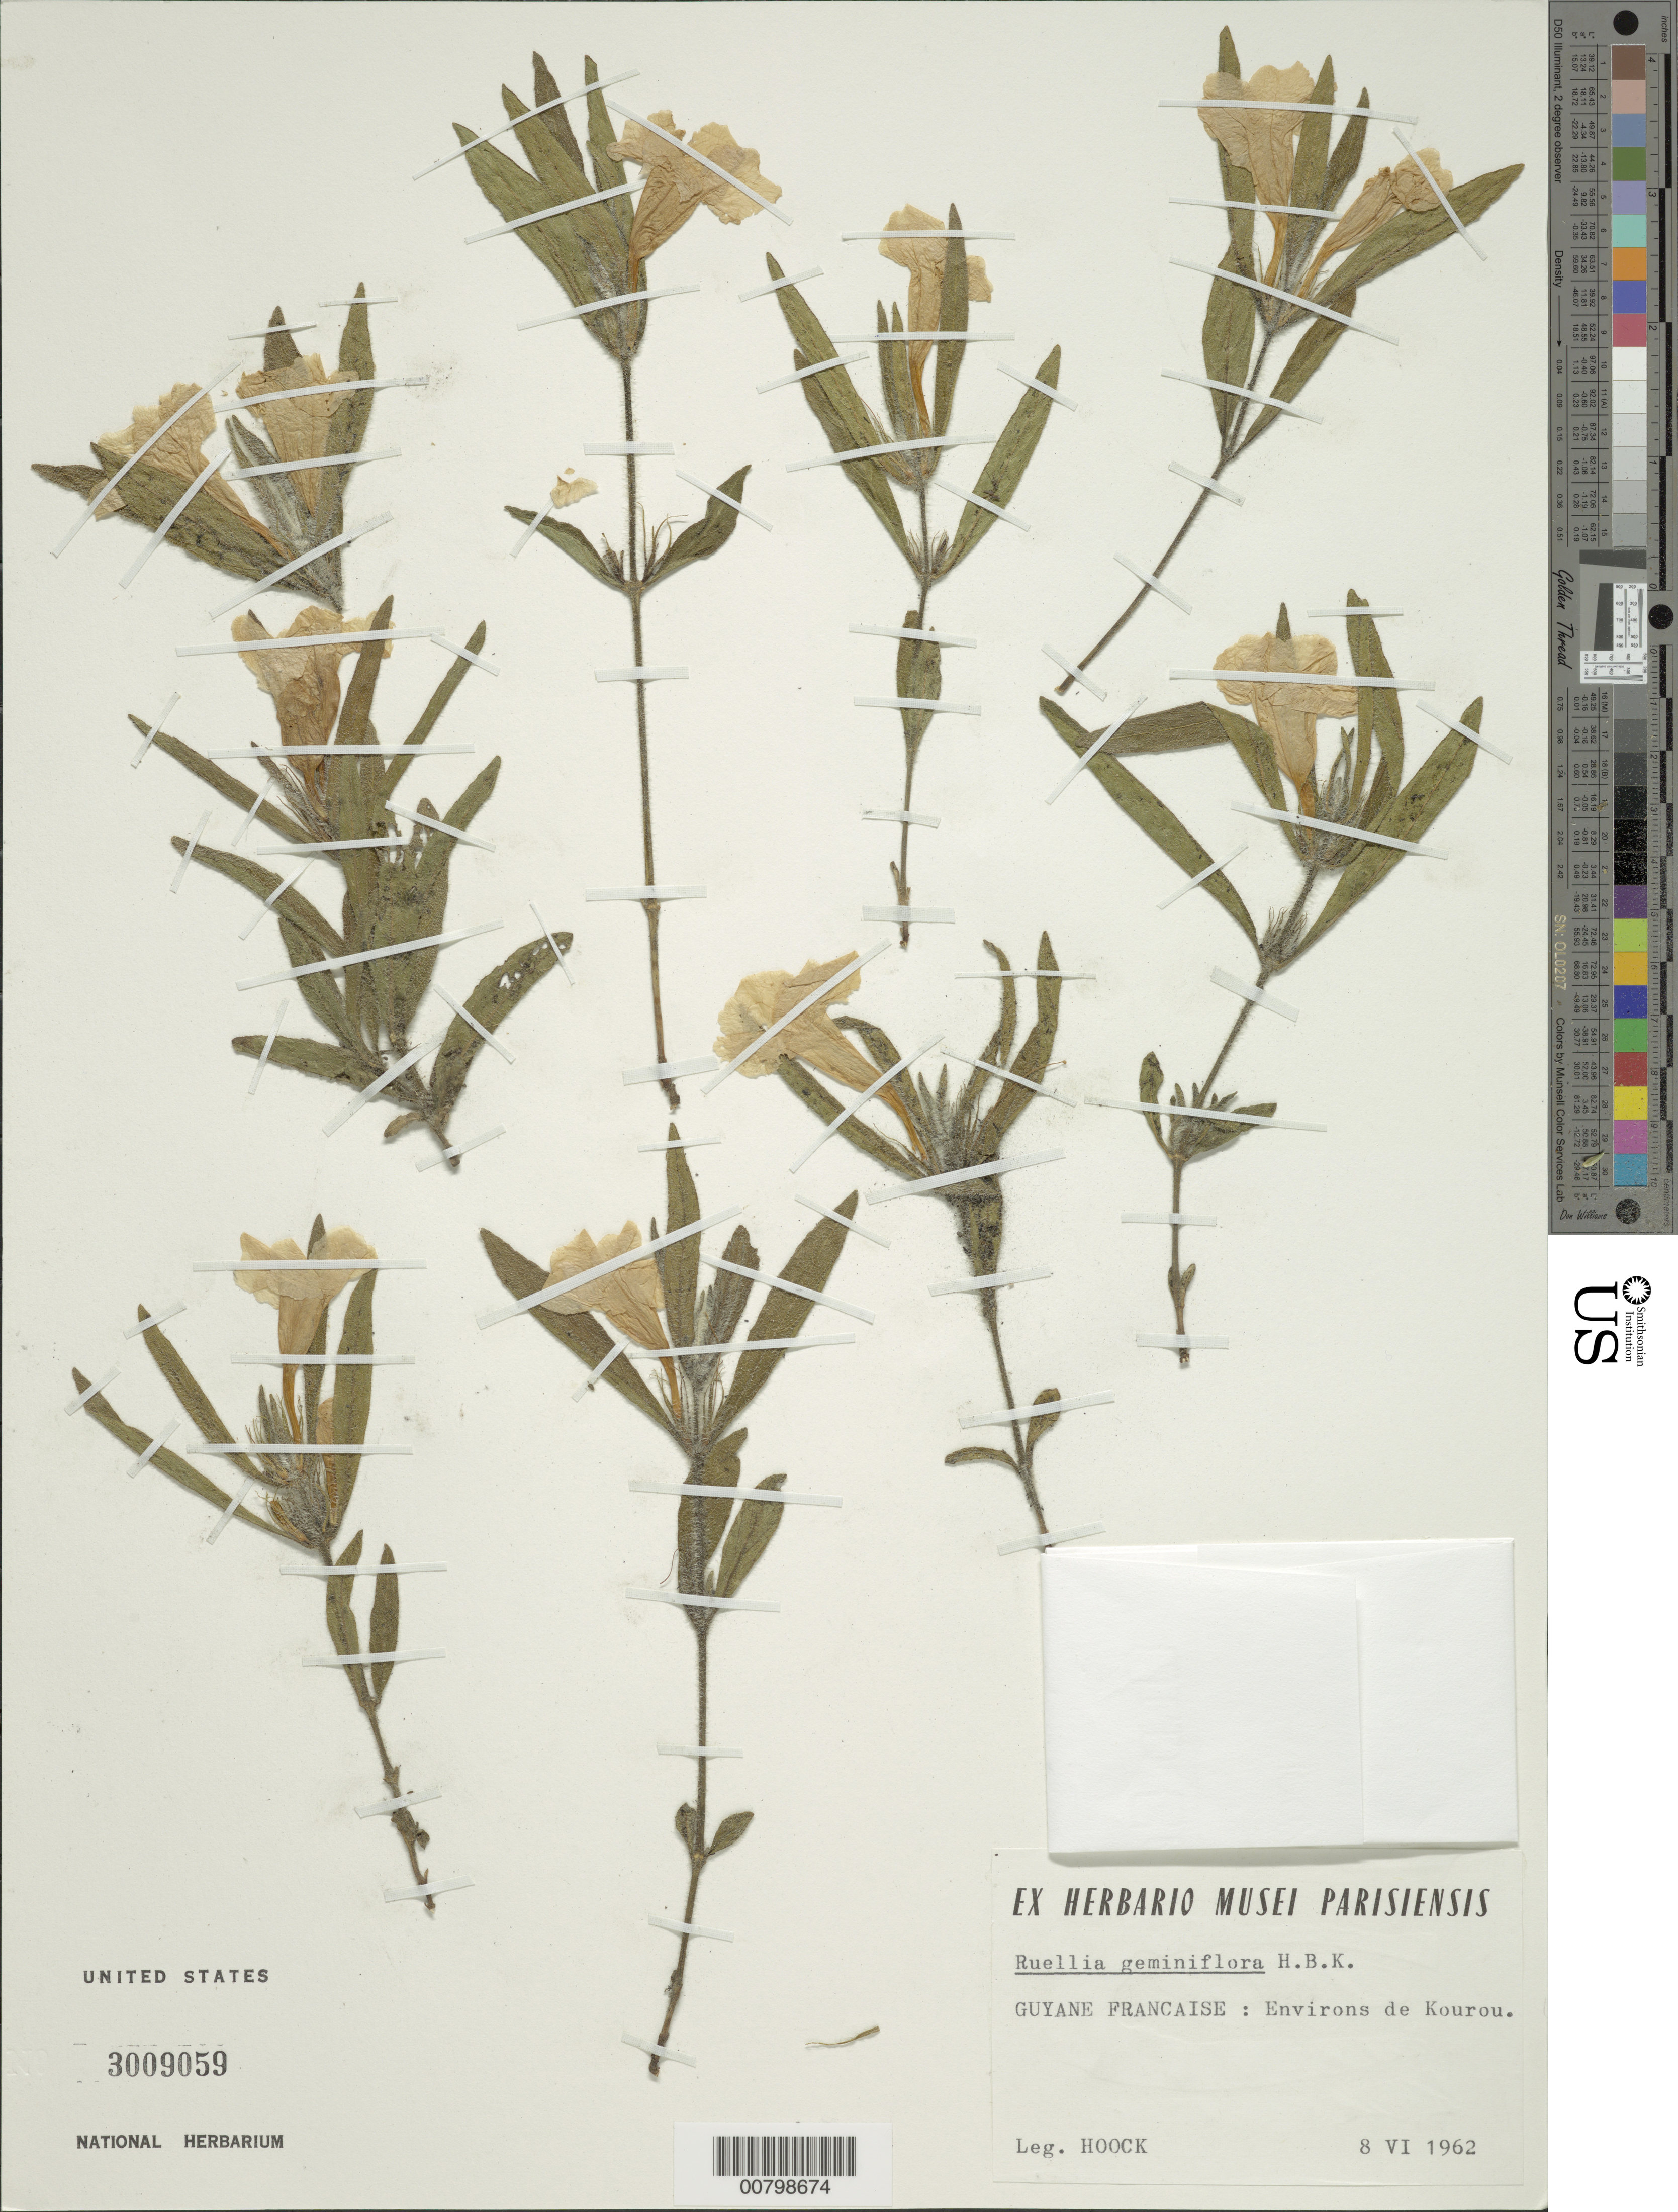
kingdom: Plantae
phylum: Tracheophyta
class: Magnoliopsida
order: Lamiales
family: Acanthaceae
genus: Ruellia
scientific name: Ruellia geminiflora var. angustifolia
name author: (Nees) Griseb.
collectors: J. Hoock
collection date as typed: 8-Jun-62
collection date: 1962-06-08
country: French Guiana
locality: Kourou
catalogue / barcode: US 3009059